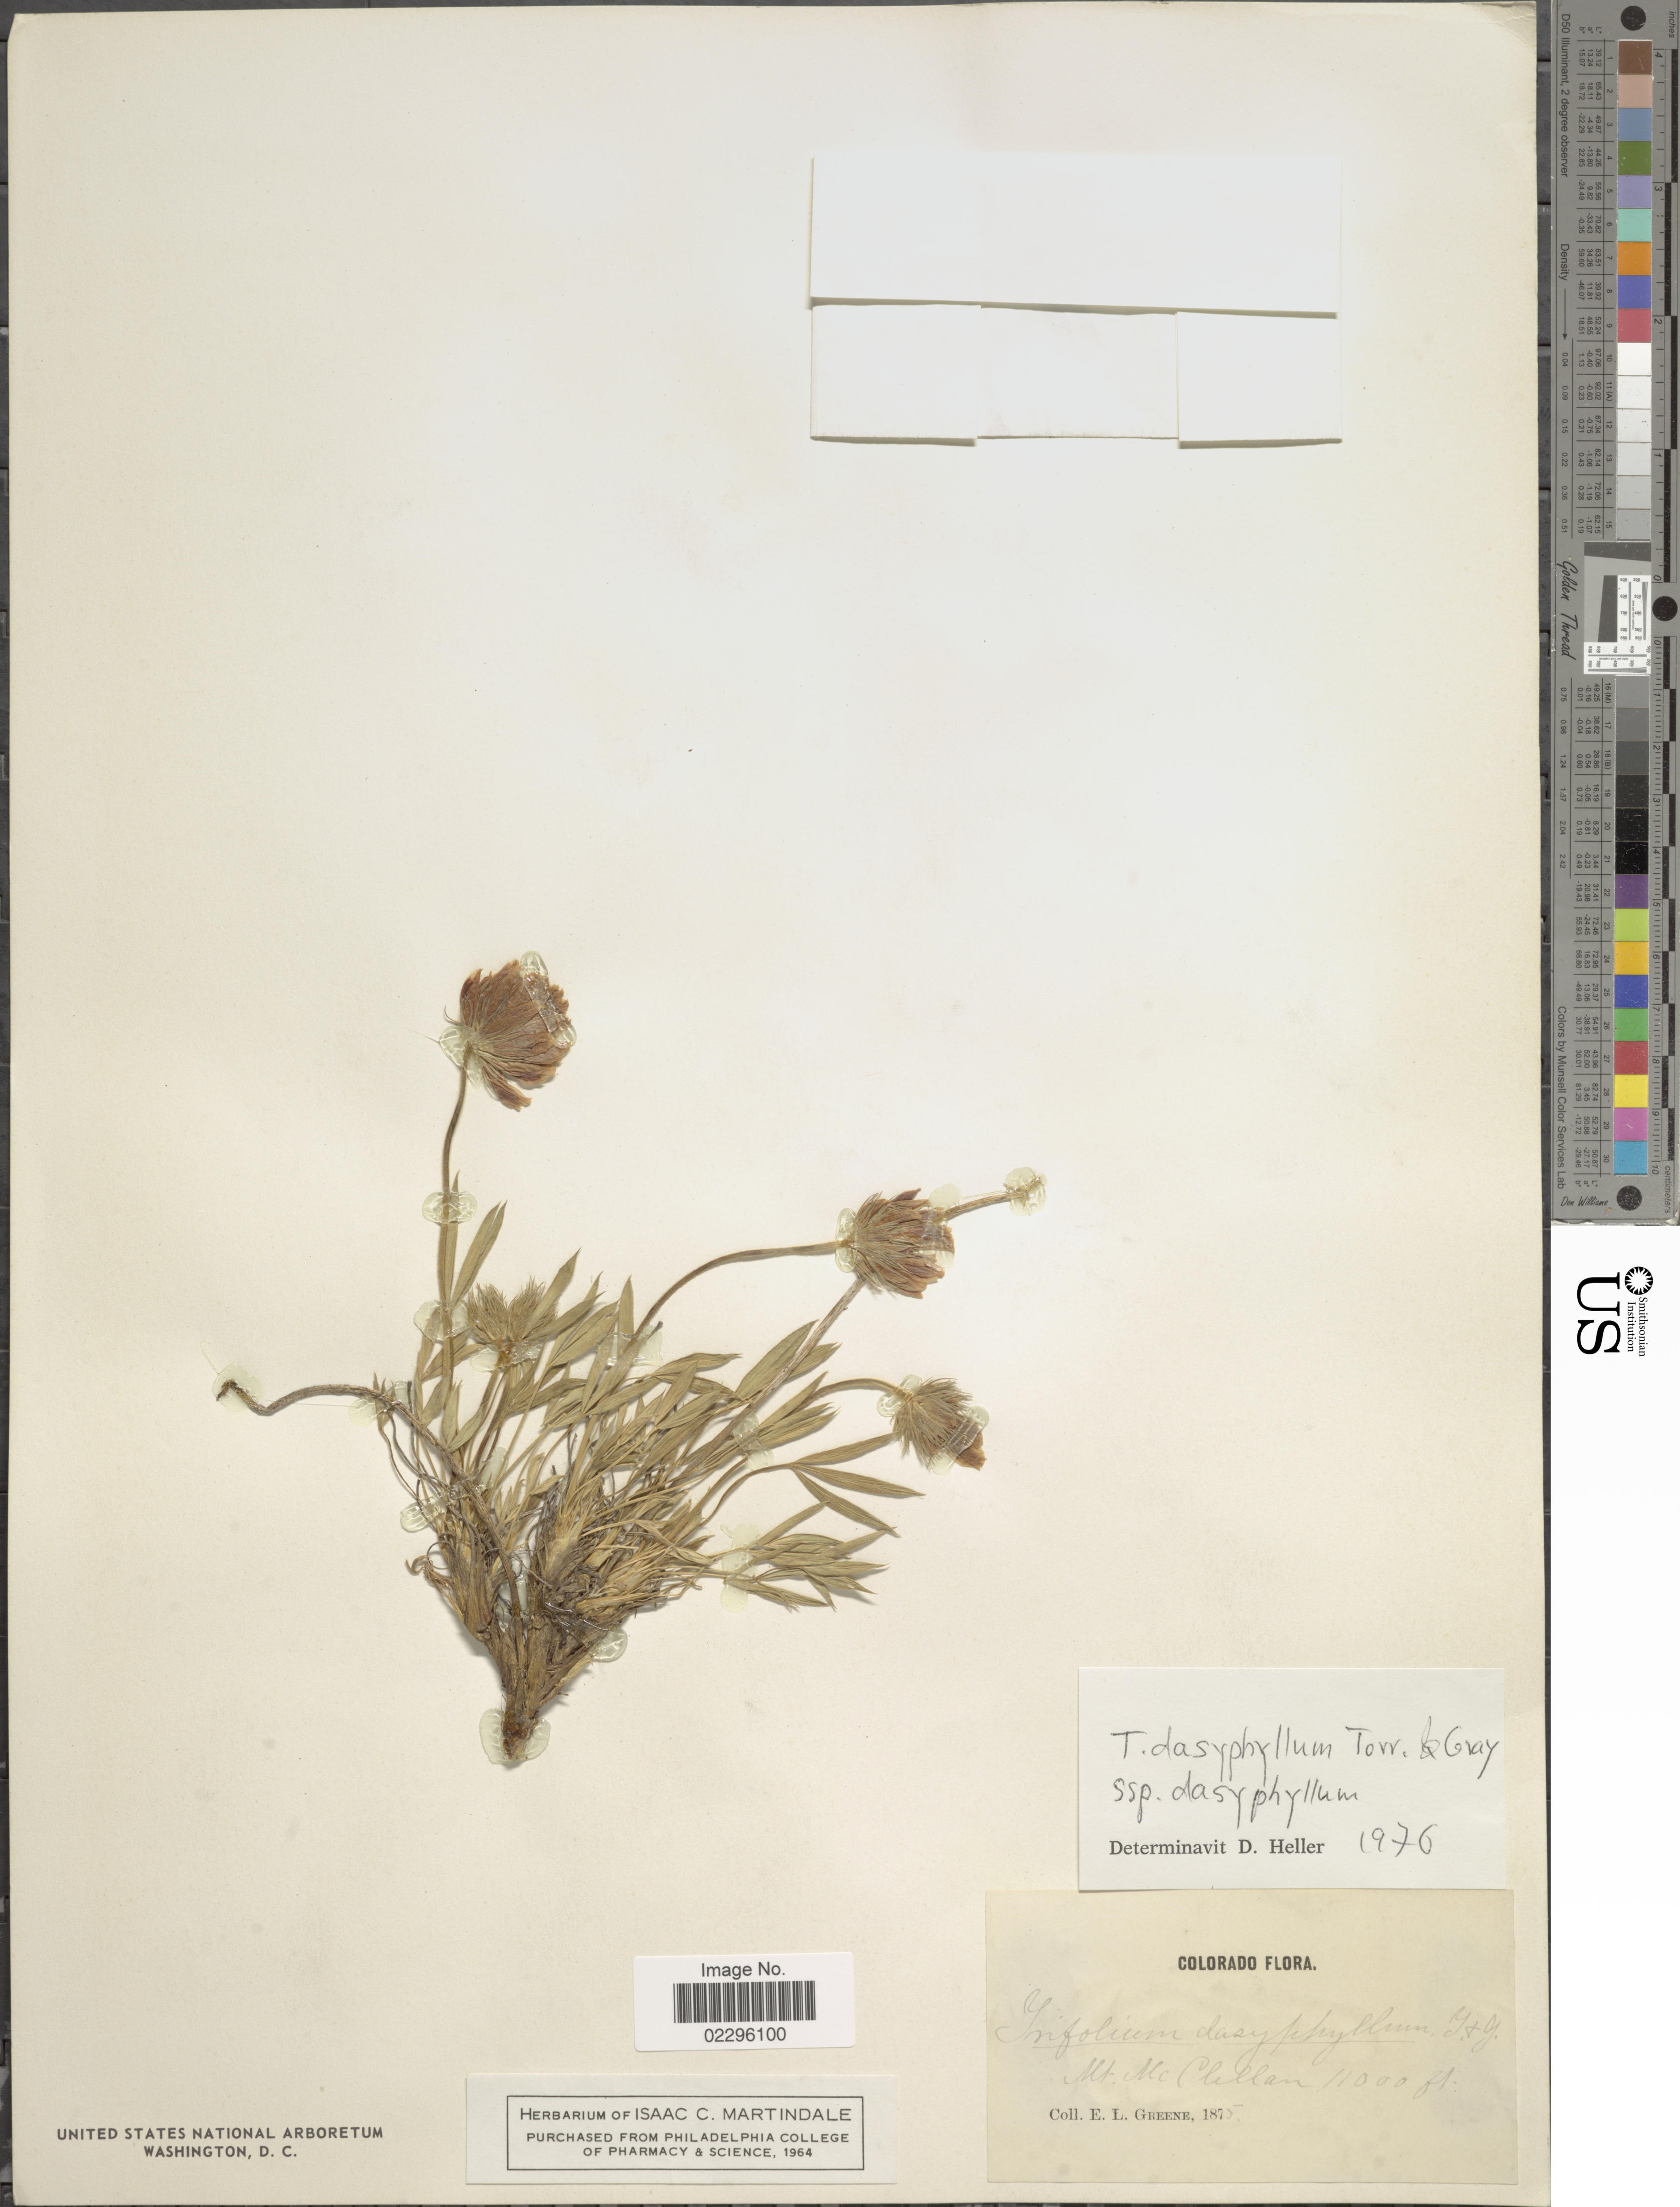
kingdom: Plantae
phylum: Tracheophyta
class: Magnoliopsida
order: Fabales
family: Fabaceae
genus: Trifolium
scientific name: Trifolium dasyphyllum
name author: Torr. & A. Gray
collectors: E. L. Greene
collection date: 1875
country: United States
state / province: Colorado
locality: Mt. McClillan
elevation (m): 3353